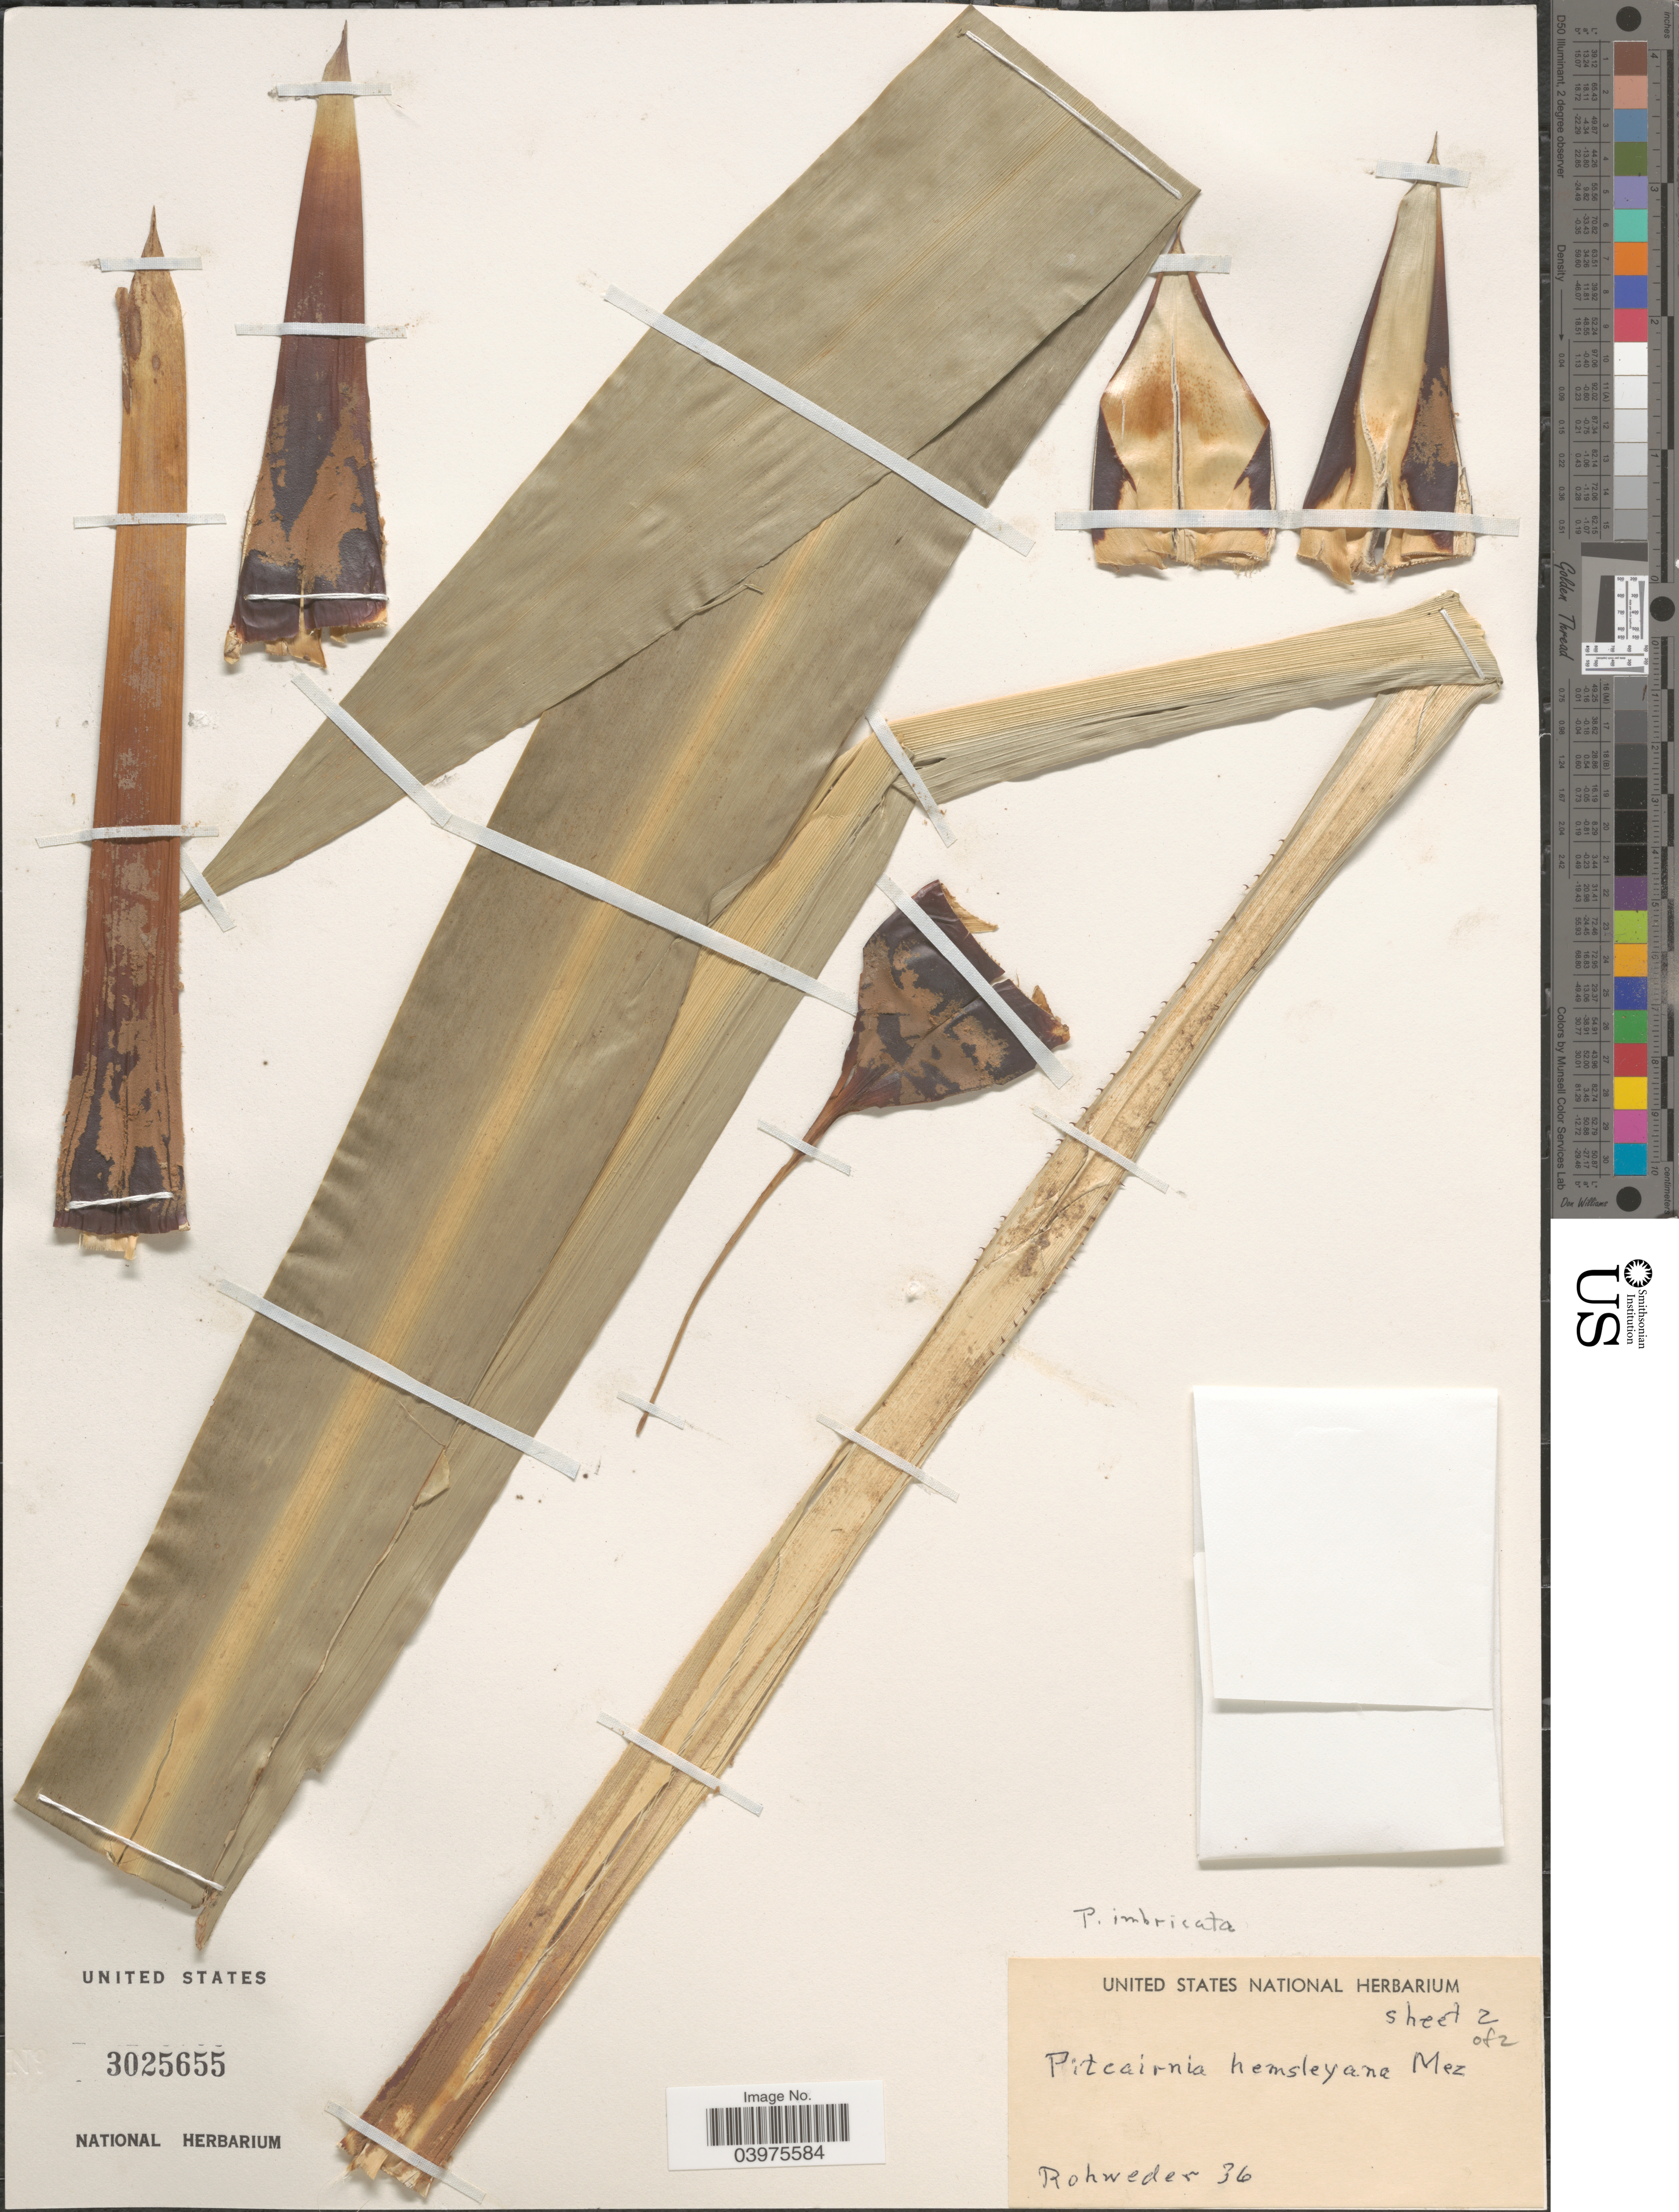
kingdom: Plantae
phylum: Tracheophyta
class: Liliopsida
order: Poales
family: Bromeliaceae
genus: Pitcairnia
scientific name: Pitcairnia imbricata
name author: (Brongn.) Regel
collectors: Rohweder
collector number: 36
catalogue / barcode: US 3025655